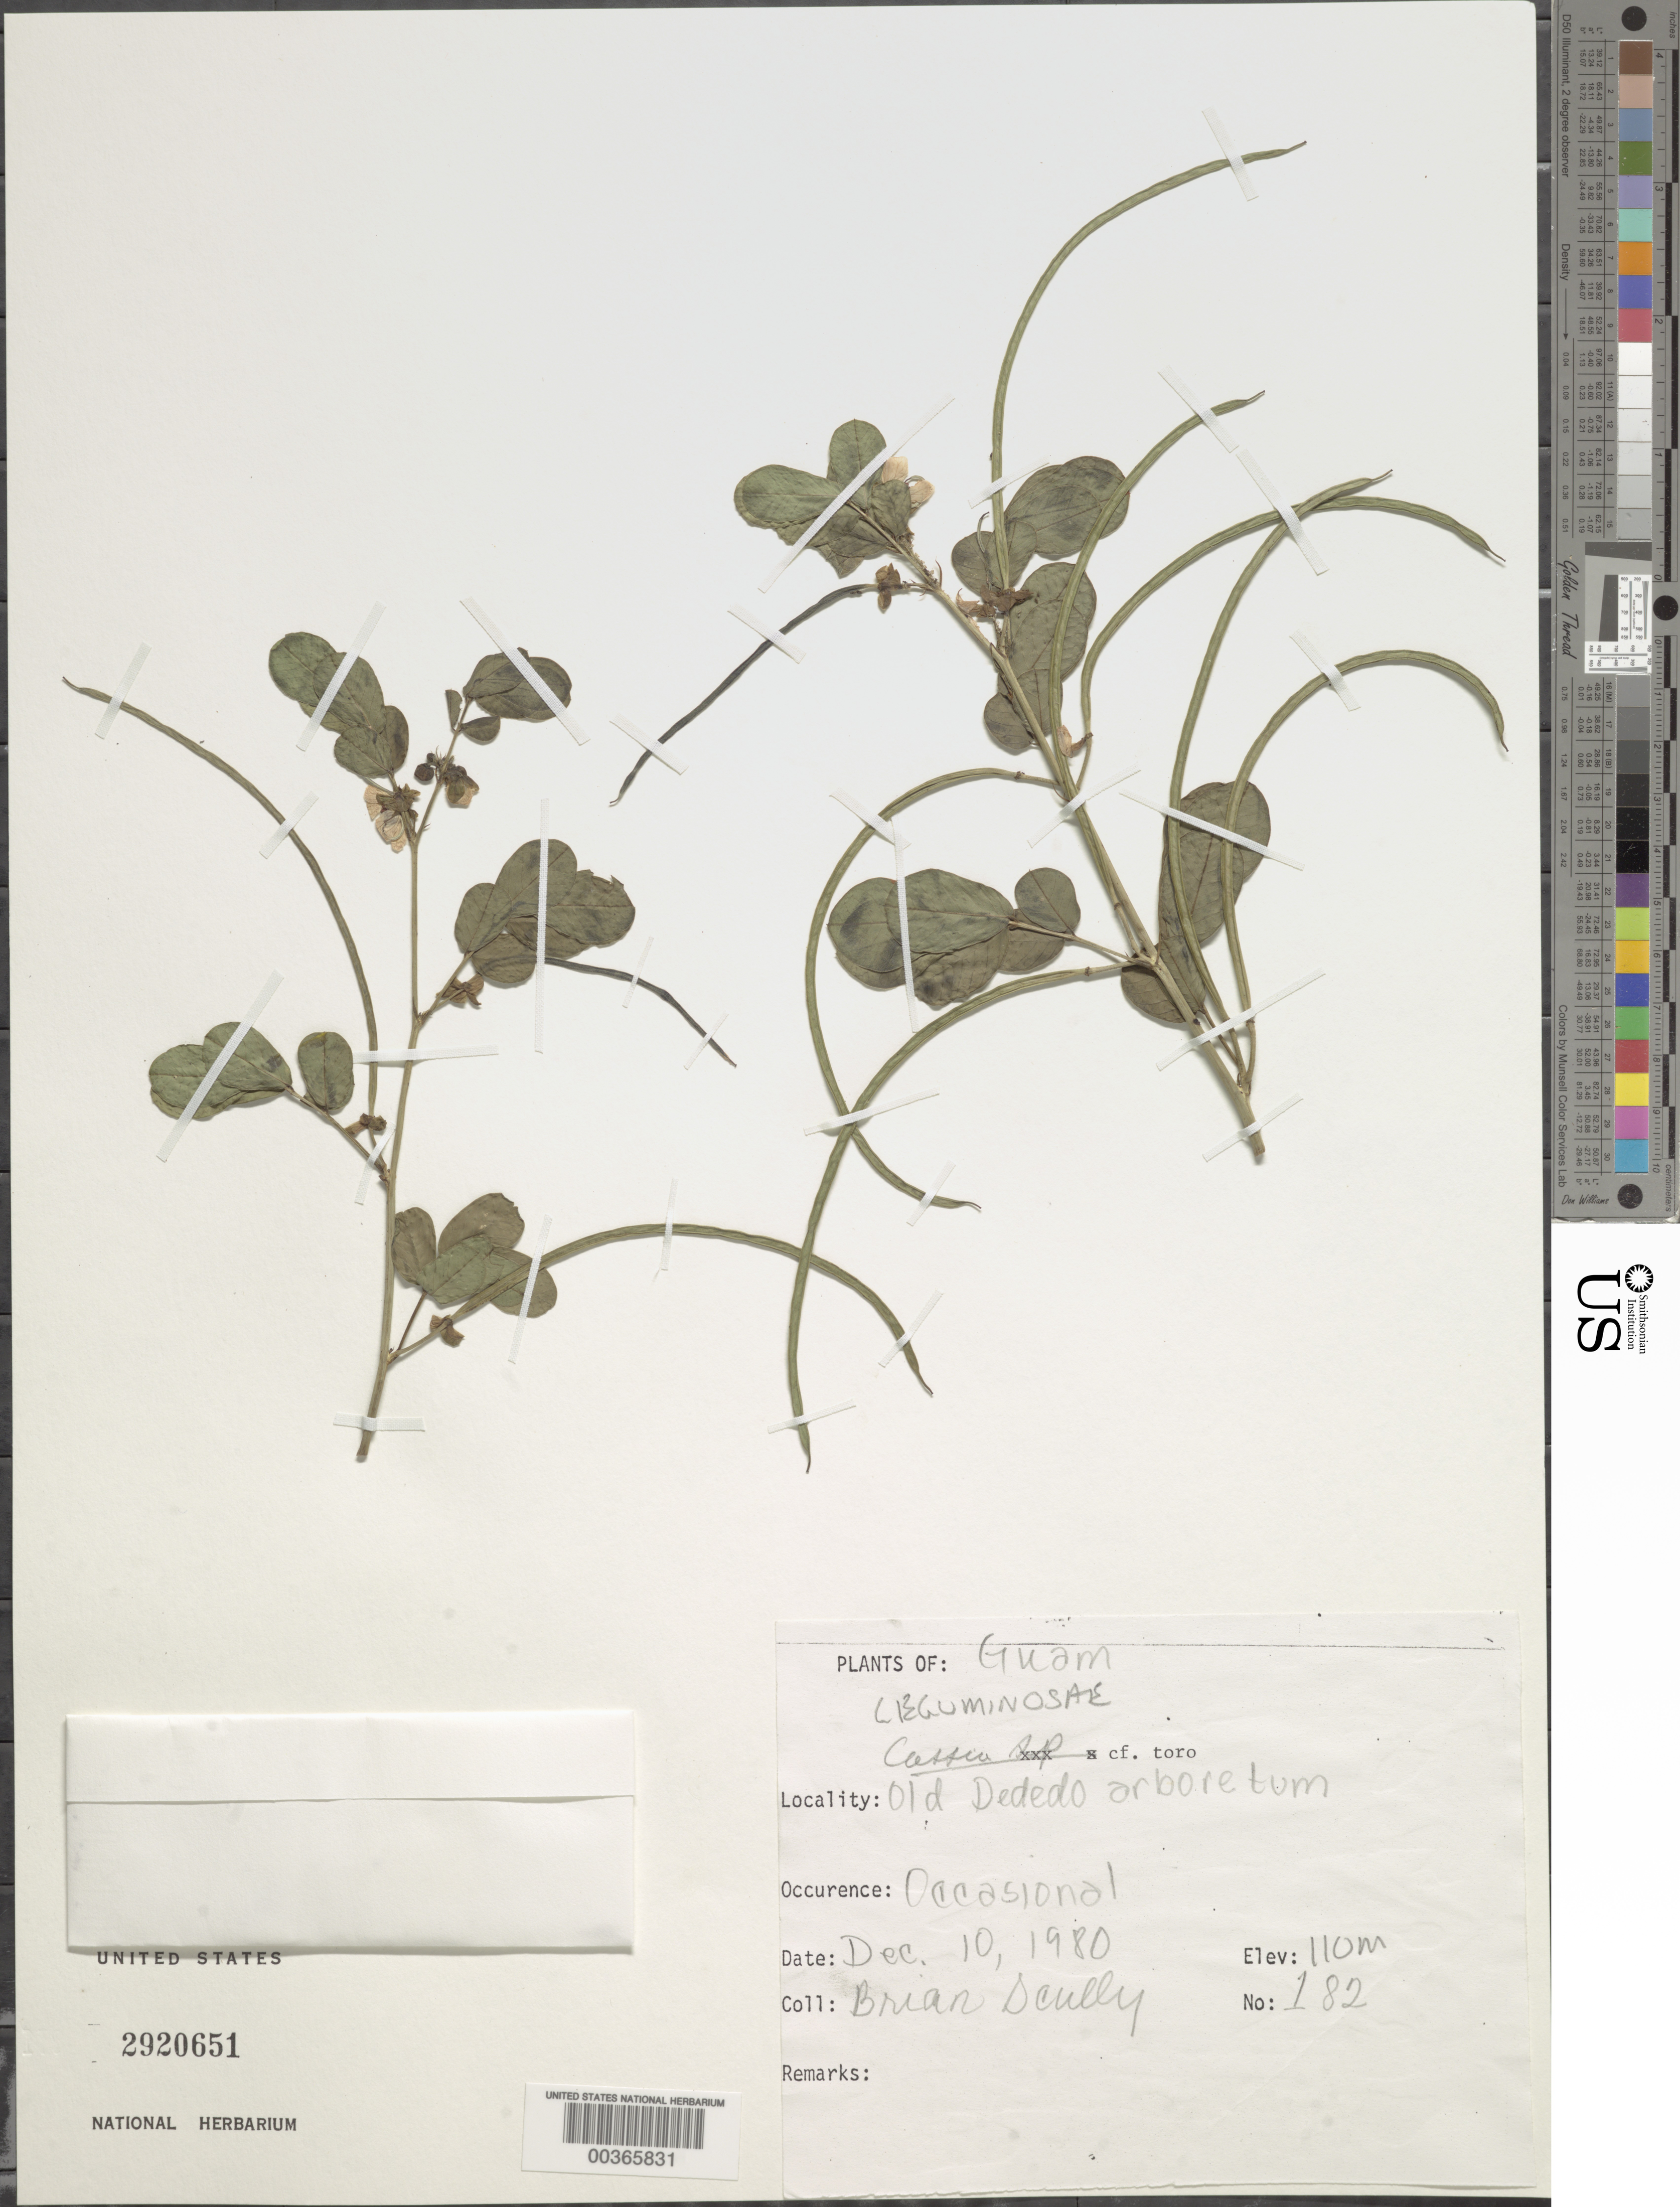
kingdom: Plantae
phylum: Tracheophyta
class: Magnoliopsida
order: Fabales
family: Fabaceae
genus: Senna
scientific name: Senna tora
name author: (L.) Roxb.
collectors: B. Scully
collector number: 182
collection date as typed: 10 Dec 1980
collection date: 1980-12-10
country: Guam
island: Guam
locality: Old Dededo arboretum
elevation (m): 110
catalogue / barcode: US 2920651